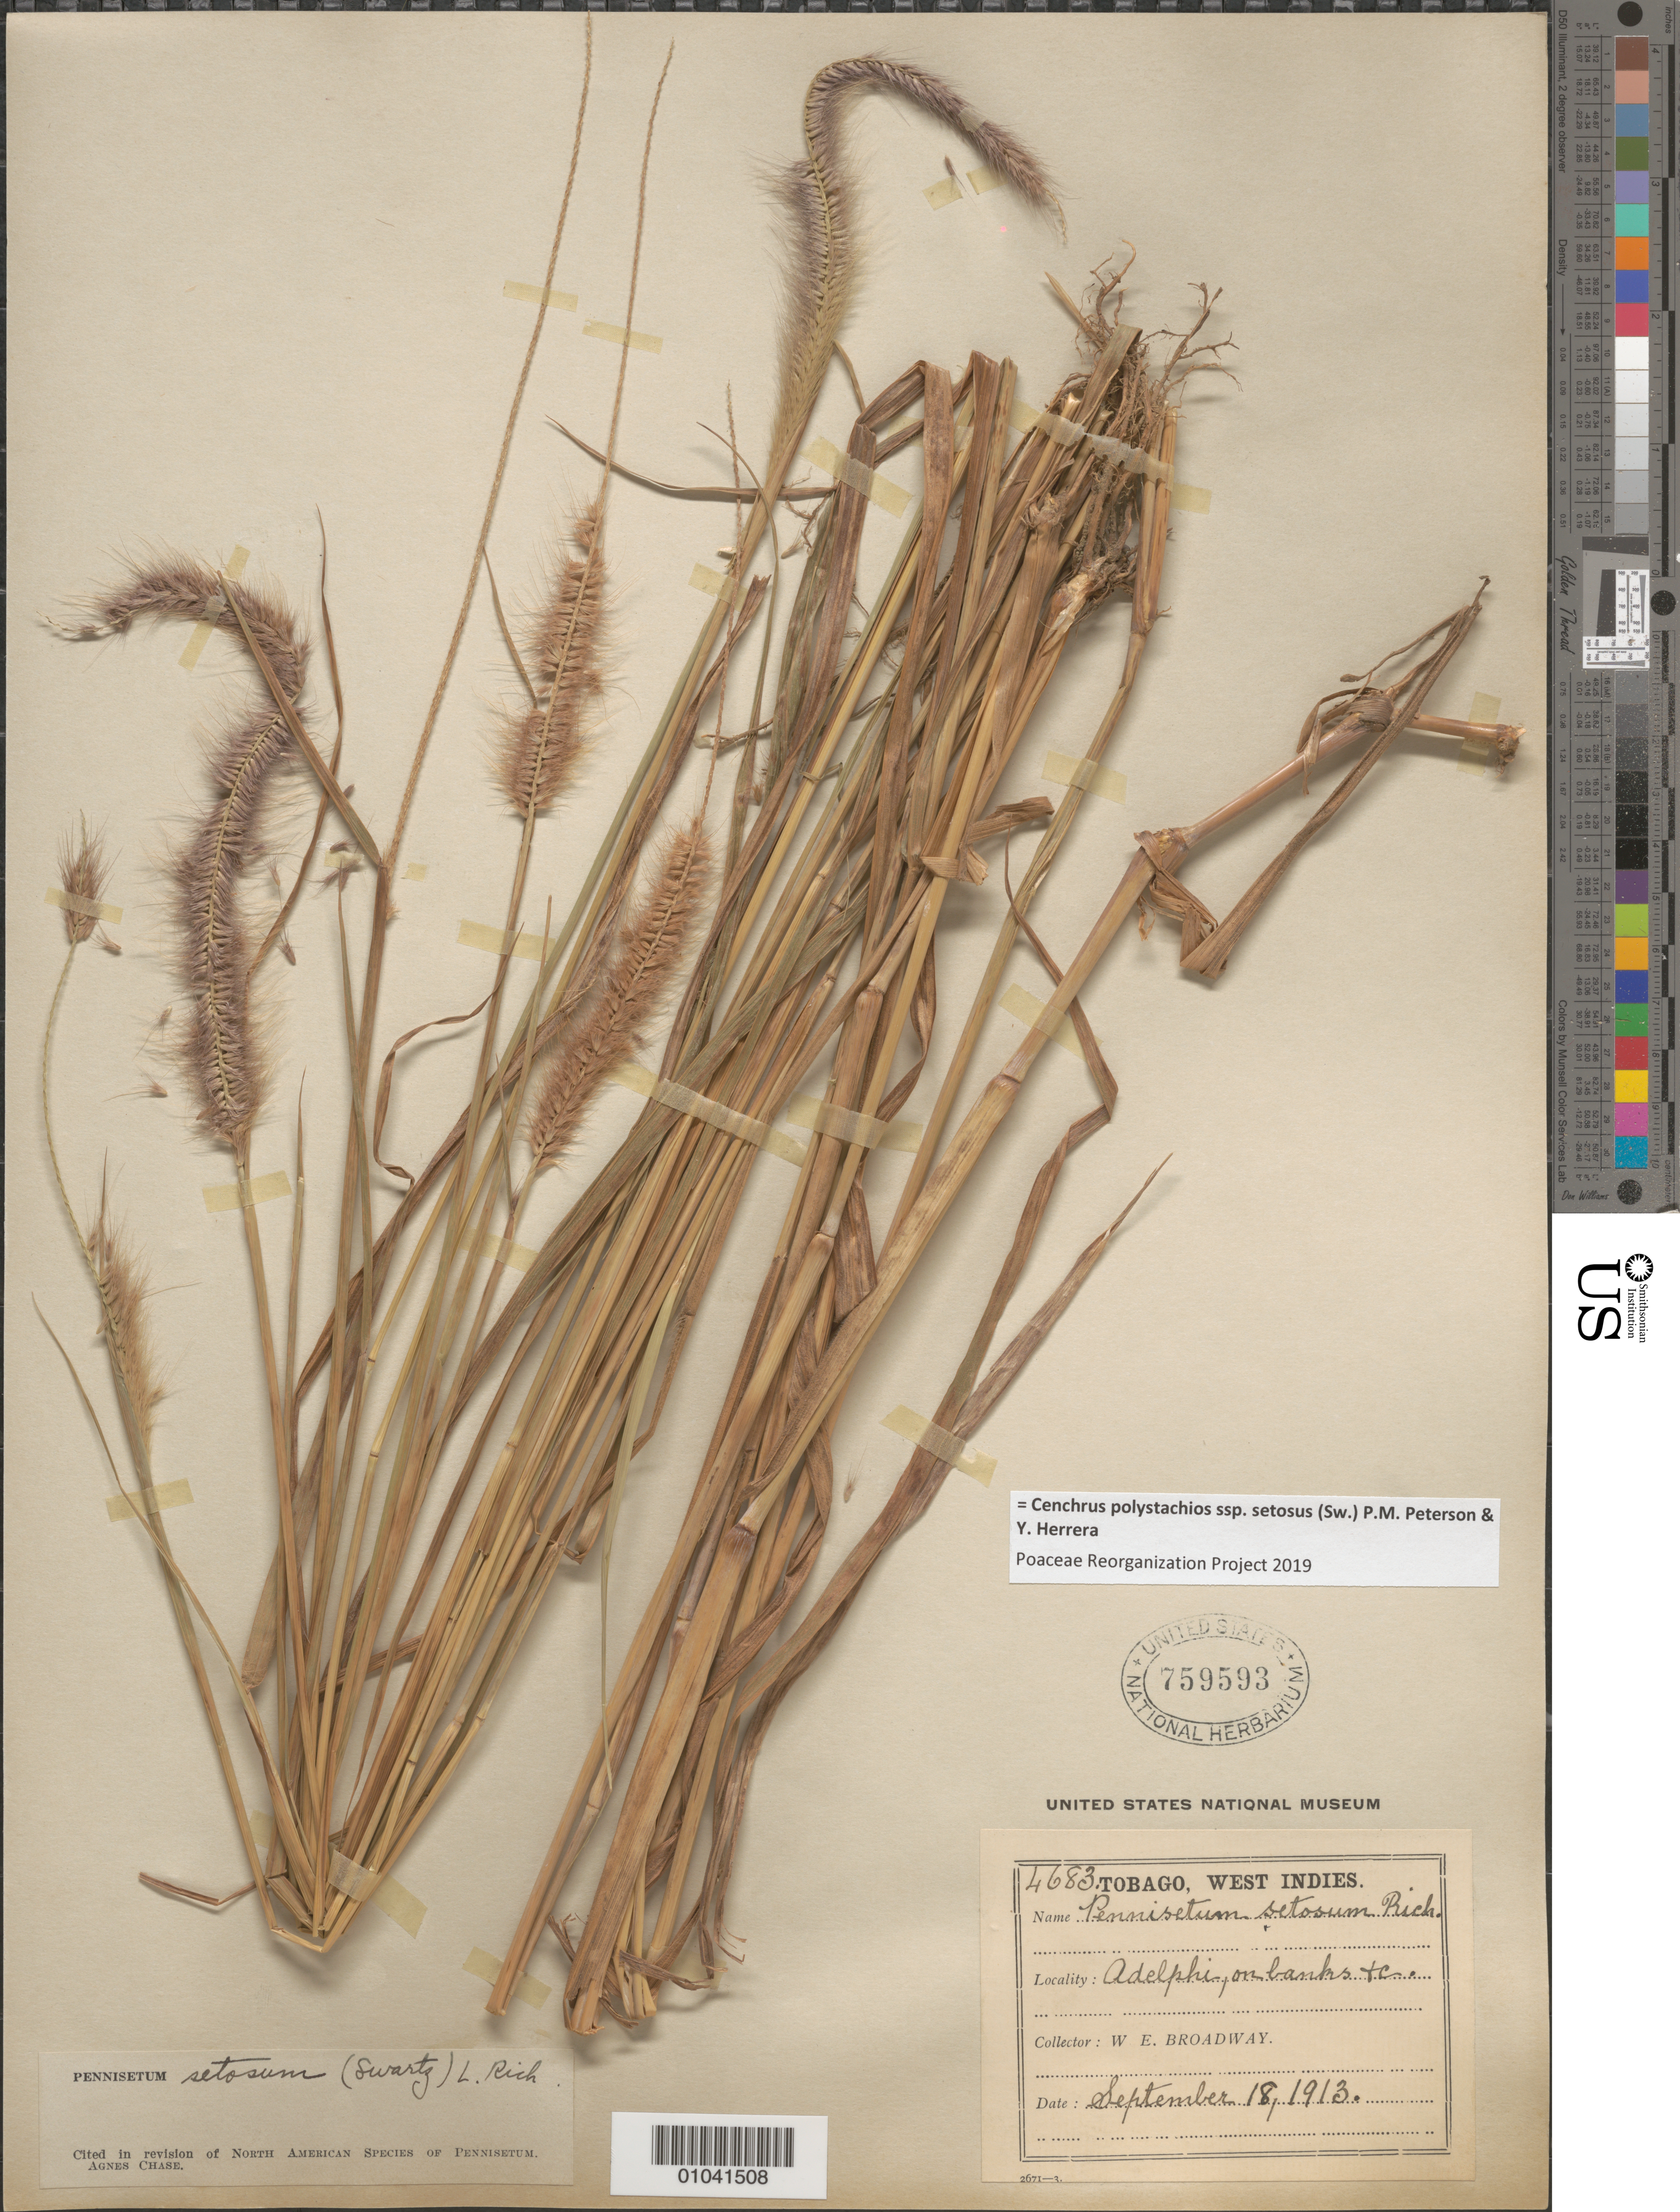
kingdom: Plantae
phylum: Tracheophyta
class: Liliopsida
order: Poales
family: Poaceae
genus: Cenchrus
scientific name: Cenchrus polystachios subsp. setosus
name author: (Sw.) P.M. Peterson & Y. Herrera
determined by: Poaceae Reorganization Project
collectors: W. E. Broadway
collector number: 4683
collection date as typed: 18 Sep 1913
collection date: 1913-09-18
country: Trinidad and Tobago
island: Tobago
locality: Adelphi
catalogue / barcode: US 759593